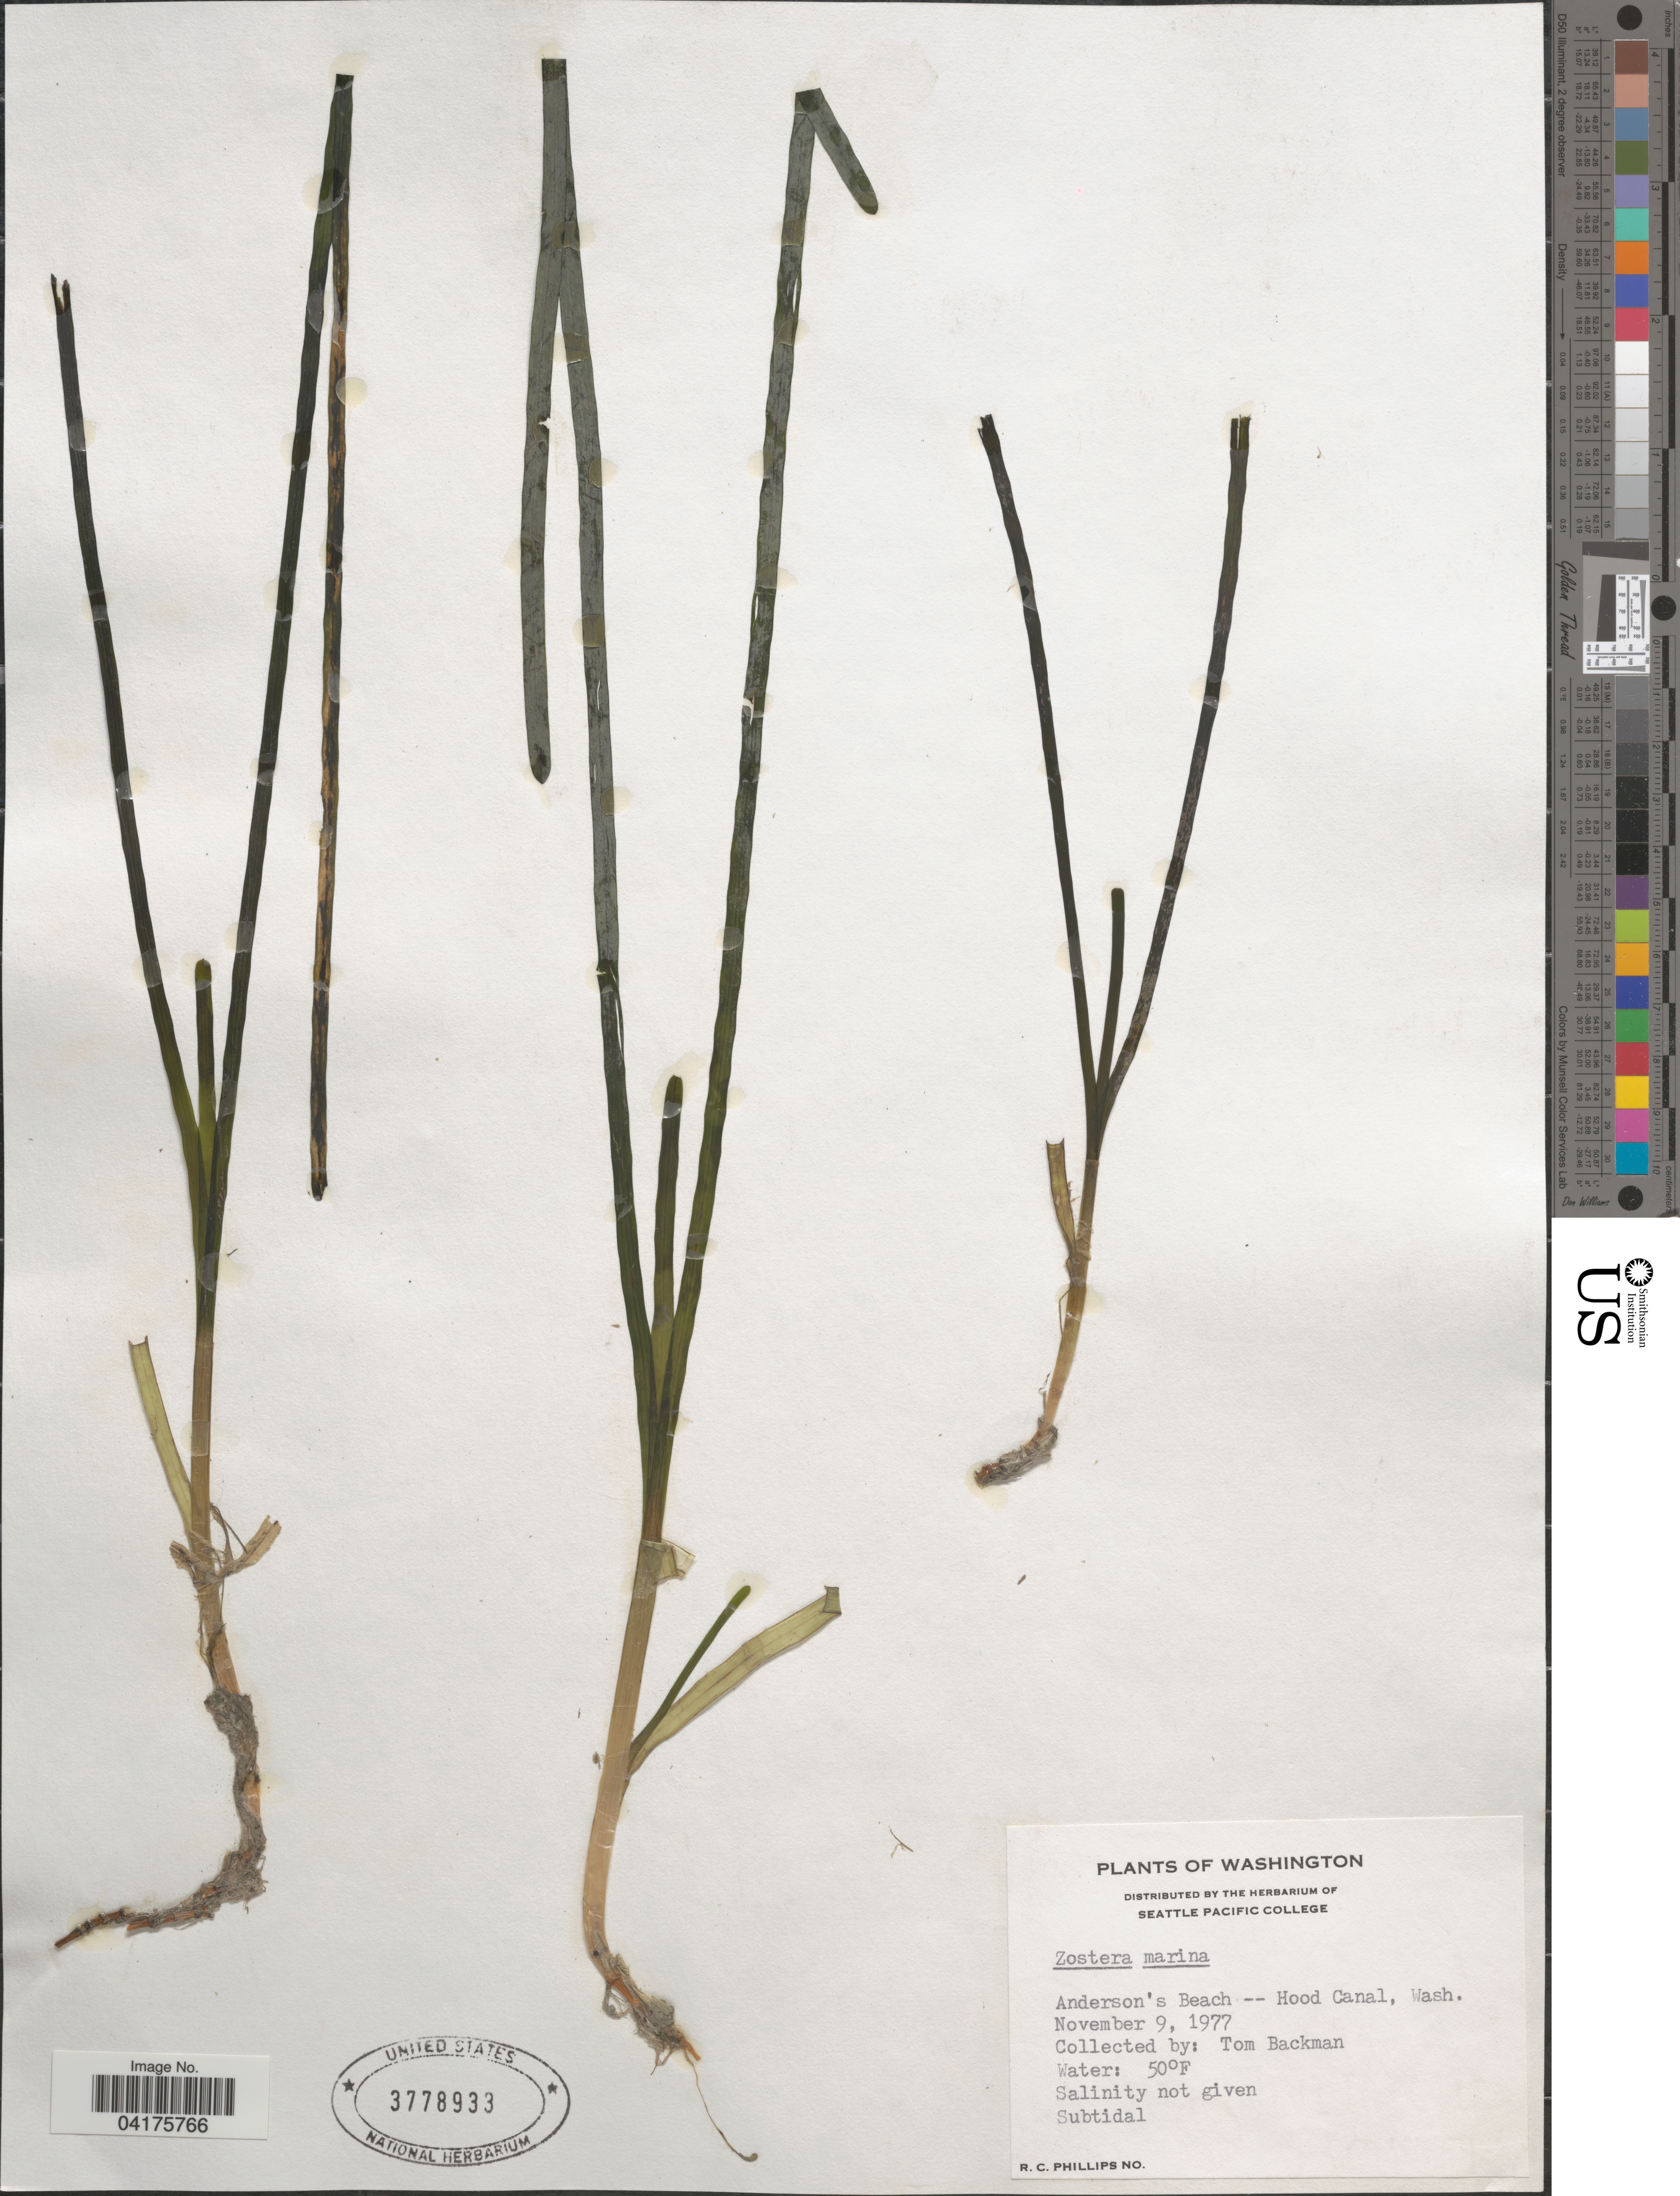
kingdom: Plantae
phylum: Tracheophyta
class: Liliopsida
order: Alismatales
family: Zosteraceae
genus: Zostera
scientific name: Zostera marina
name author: L.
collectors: T. Backman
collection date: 1977-11-09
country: United States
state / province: Washington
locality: Anderson's Beach -- Hood Canal.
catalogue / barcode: US 3778933